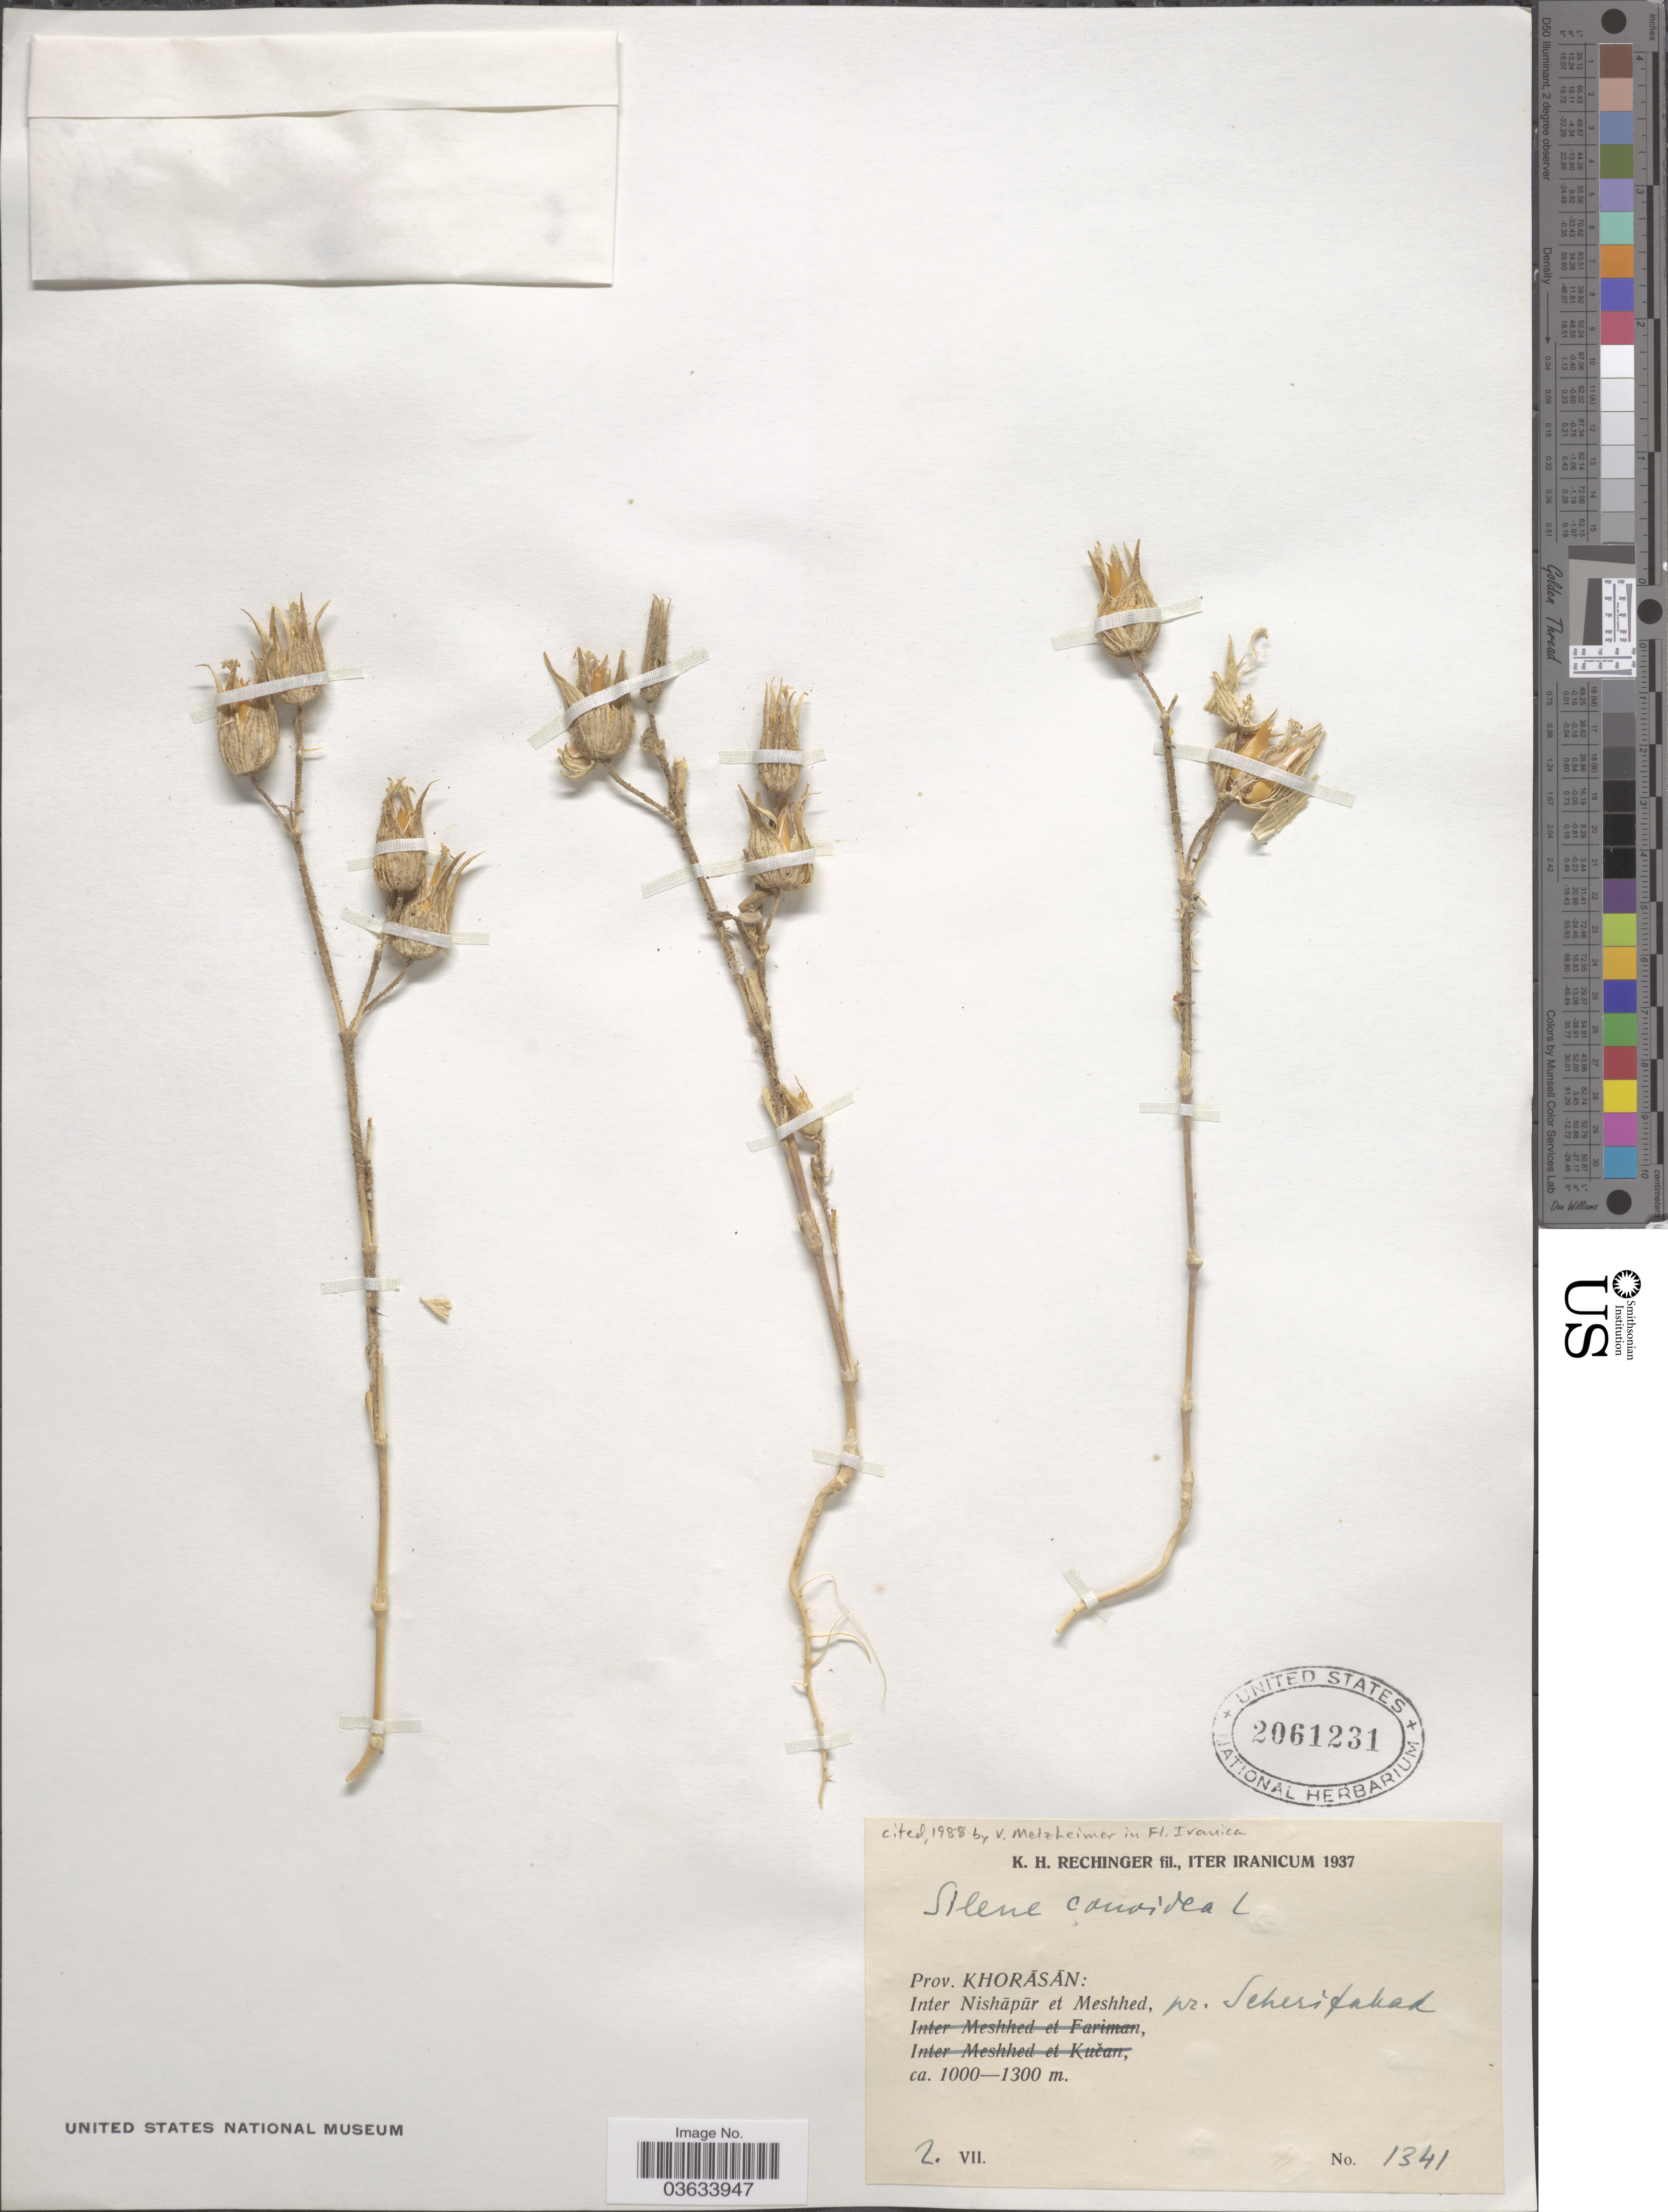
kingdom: Plantae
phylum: Tracheophyta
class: Magnoliopsida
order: Caryophyllales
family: Caryophyllaceae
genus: Silene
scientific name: Silene conoidea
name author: L.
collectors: K. H. Rechinger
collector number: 1341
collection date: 1937-07-02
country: Iran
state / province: Khorasan [obsolete]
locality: Inter Nishāpūr et Meshhed, pr. Scherifakad [interpreted].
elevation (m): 1000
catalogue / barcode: US 2061231